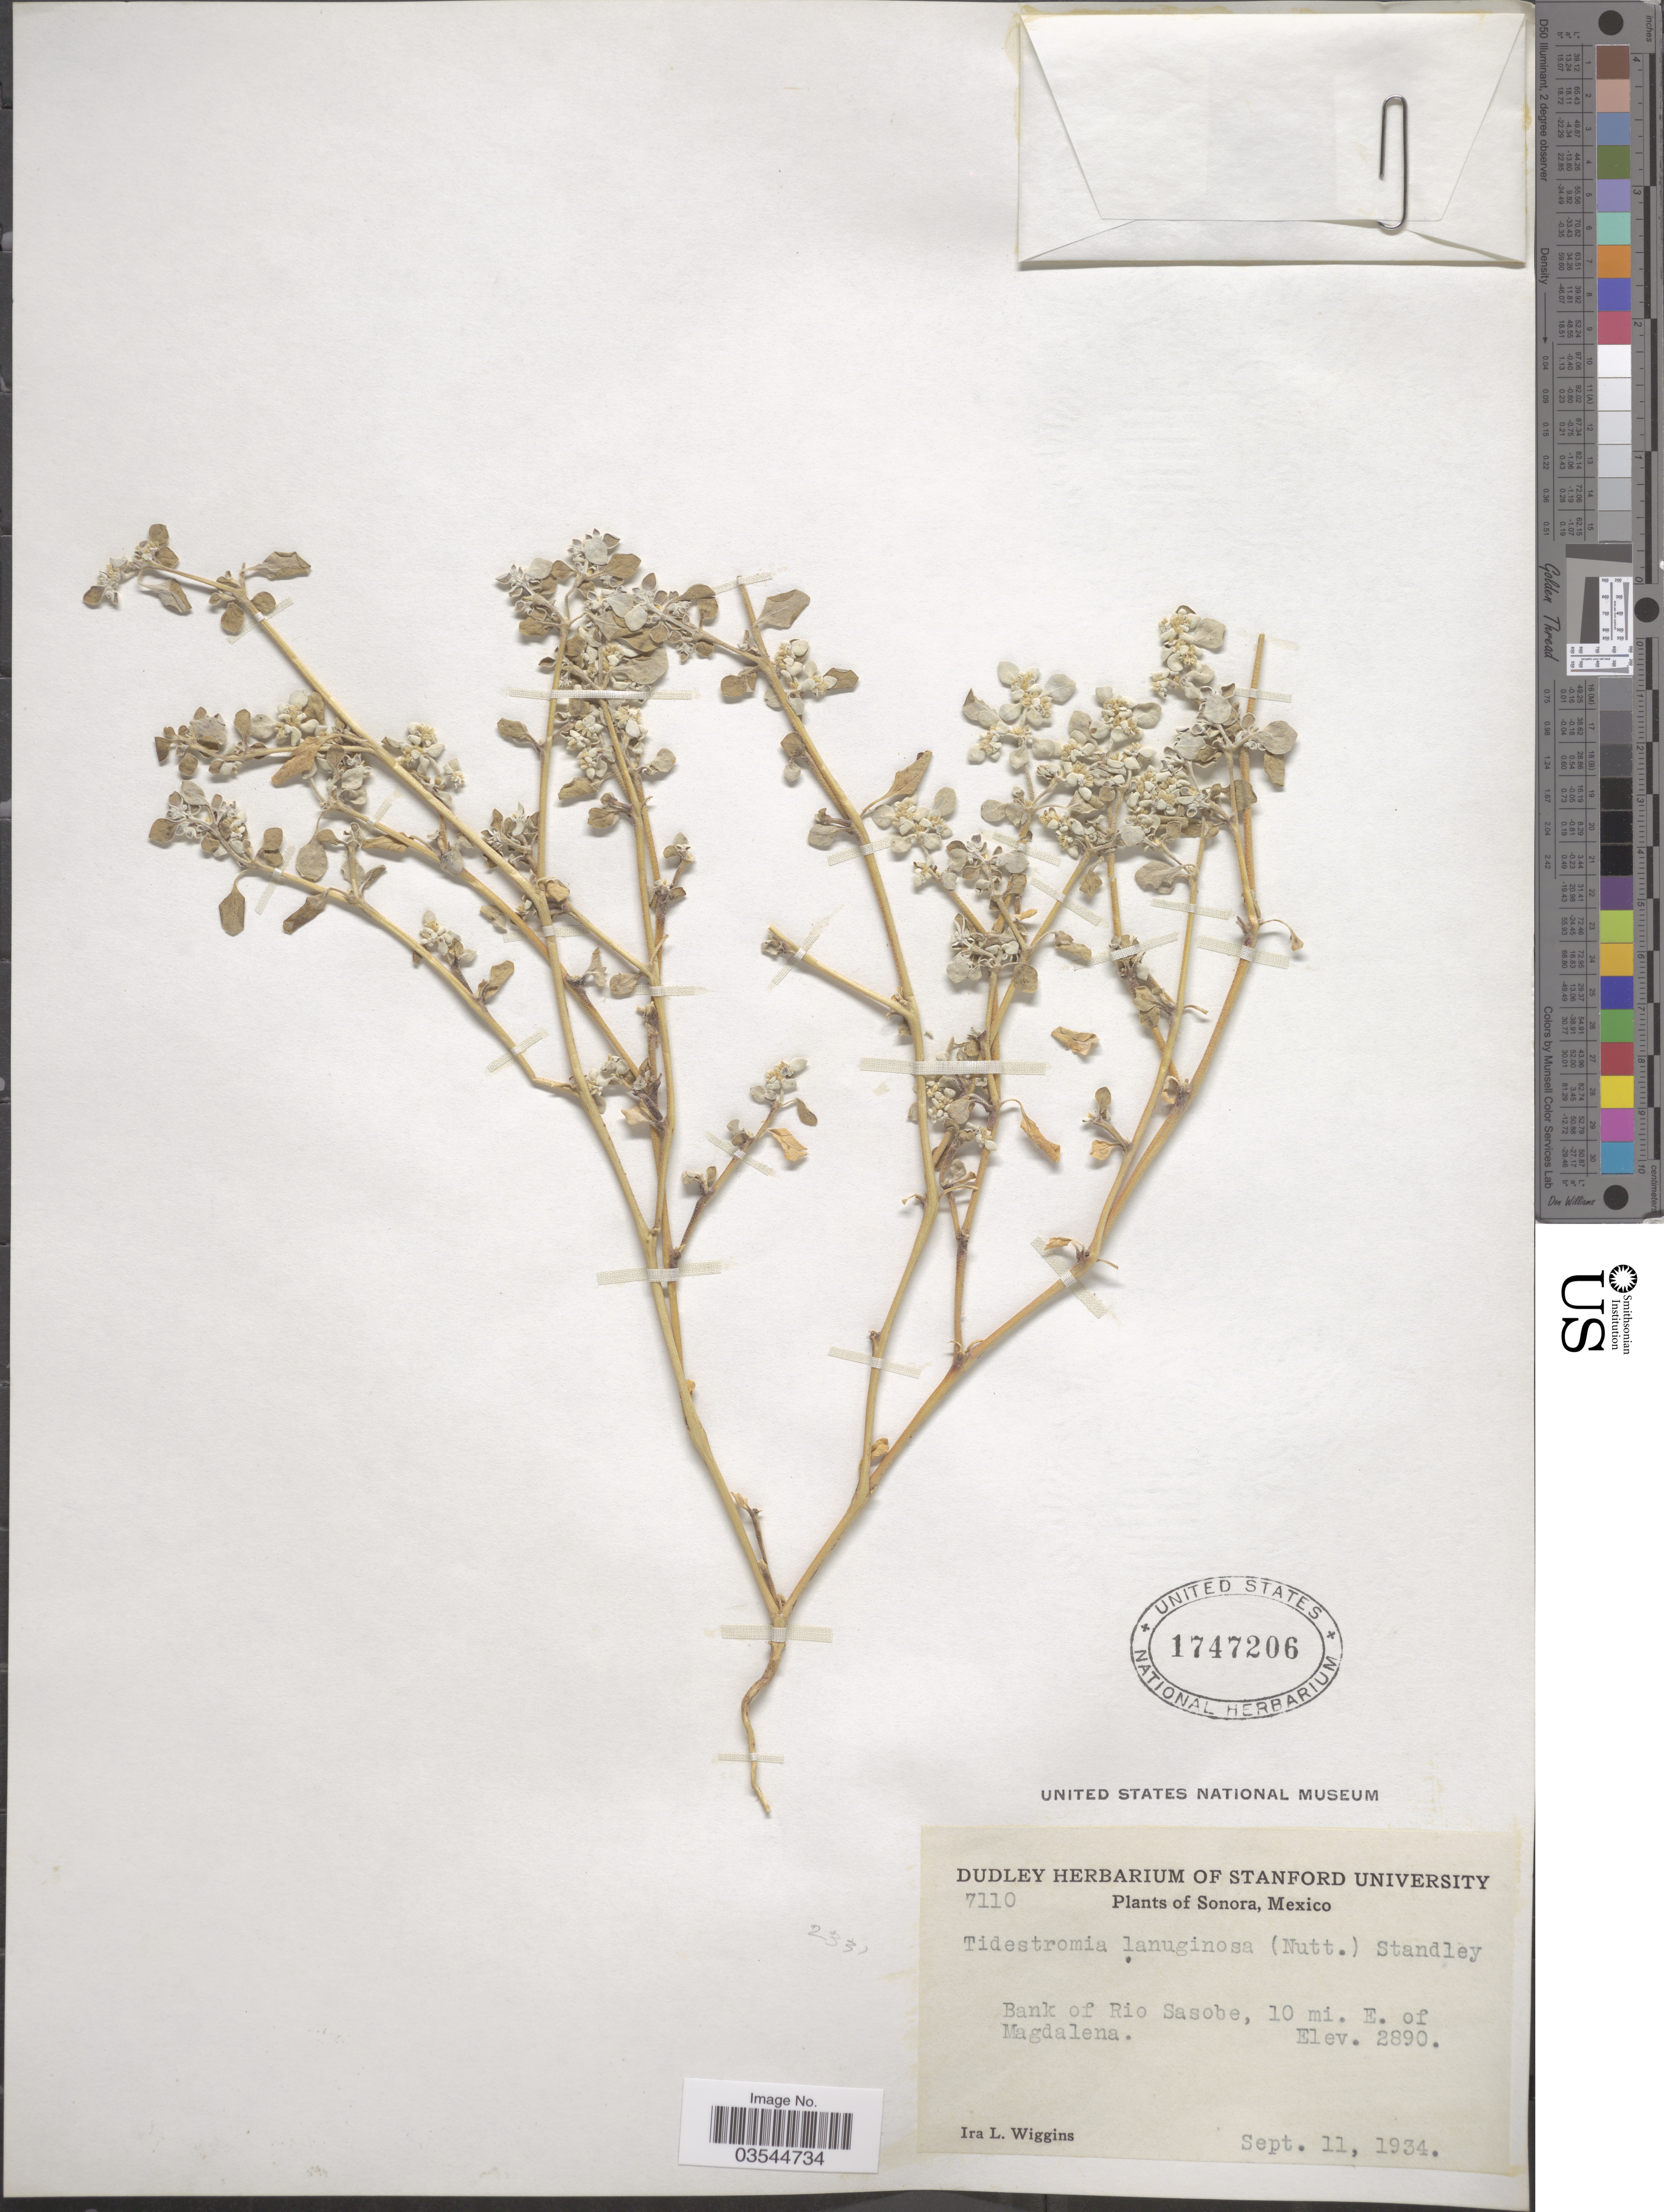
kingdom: Plantae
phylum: Tracheophyta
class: Magnoliopsida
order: Caryophyllales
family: Amaranthaceae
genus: Tidestromia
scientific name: Tidestromia lanuginosa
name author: (Nutt.) Standl.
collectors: I. L. Wiggins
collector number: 7110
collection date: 1934-09-11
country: Mexico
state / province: Sonora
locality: Bank of Rio Sasobe, 10 mi. E. of Magdalena.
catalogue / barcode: US 1747206